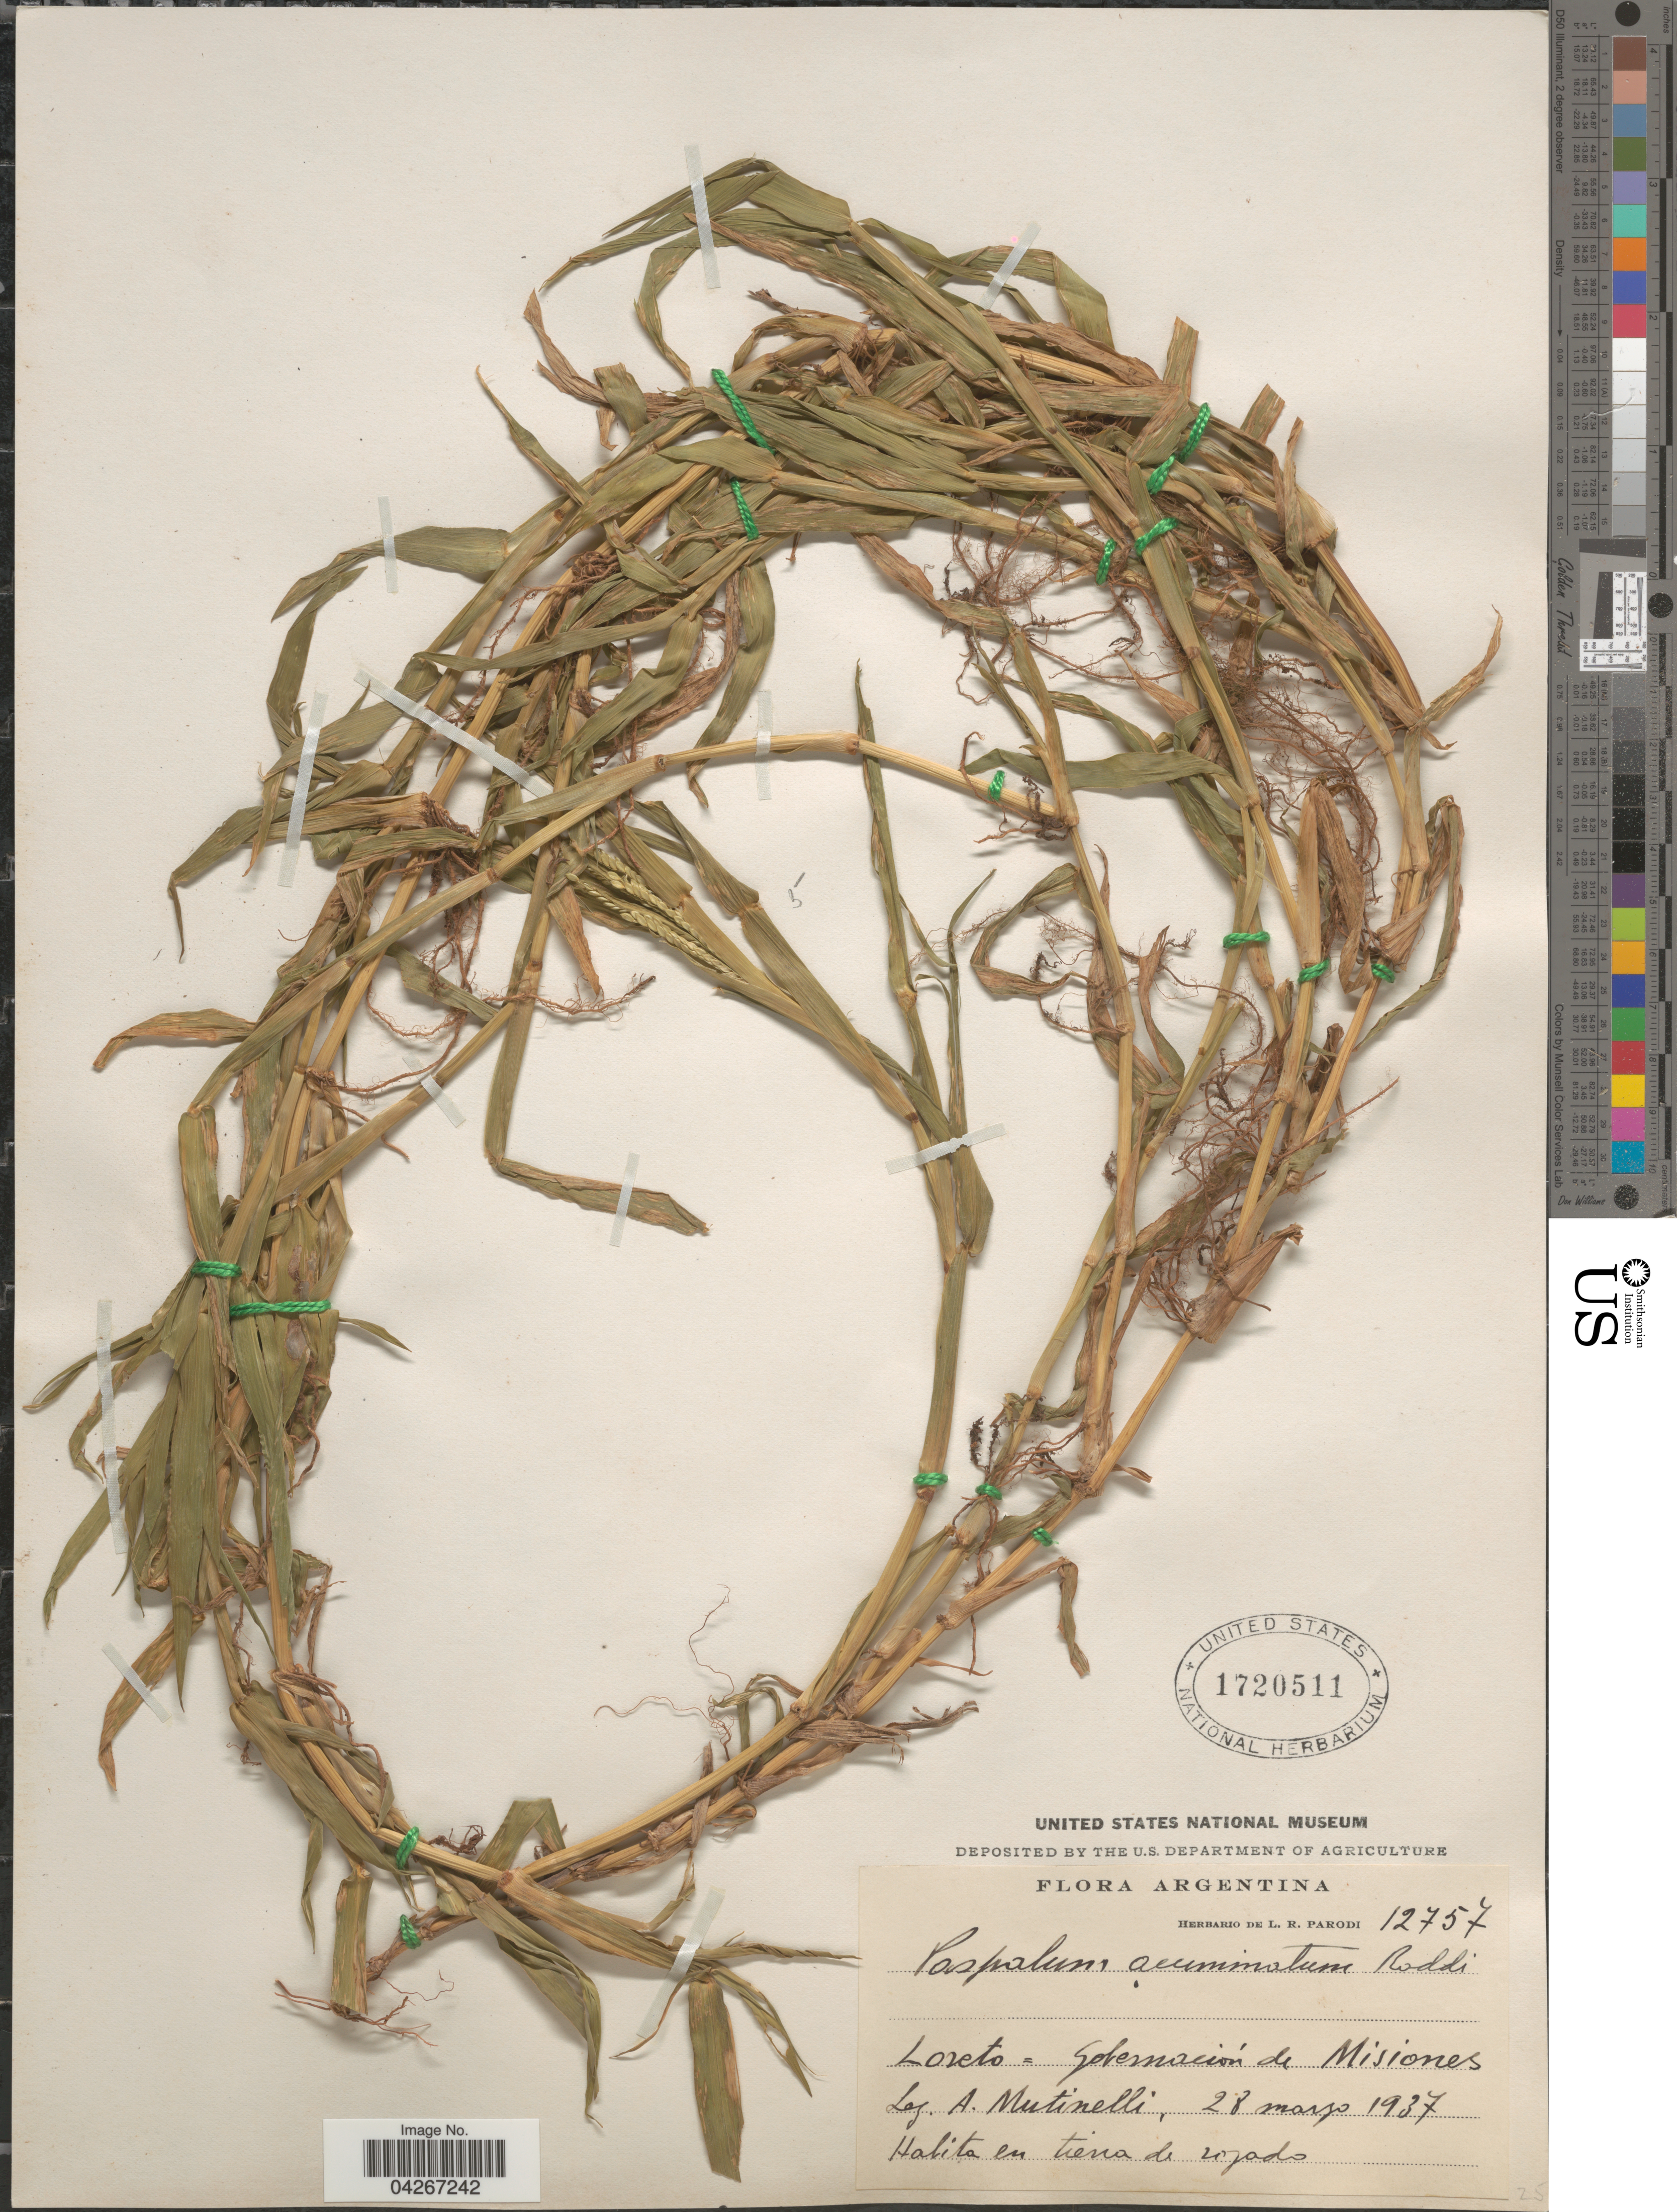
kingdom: Plantae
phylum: Tracheophyta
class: Liliopsida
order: Poales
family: Poaceae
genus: Paspalum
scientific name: Paspalum acuminatum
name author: Raddi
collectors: A. Mutinelli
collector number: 12757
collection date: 1937-03-28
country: Argentina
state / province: Misiones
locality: Loreto = Gobernación de Misiones.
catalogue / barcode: US 1720511